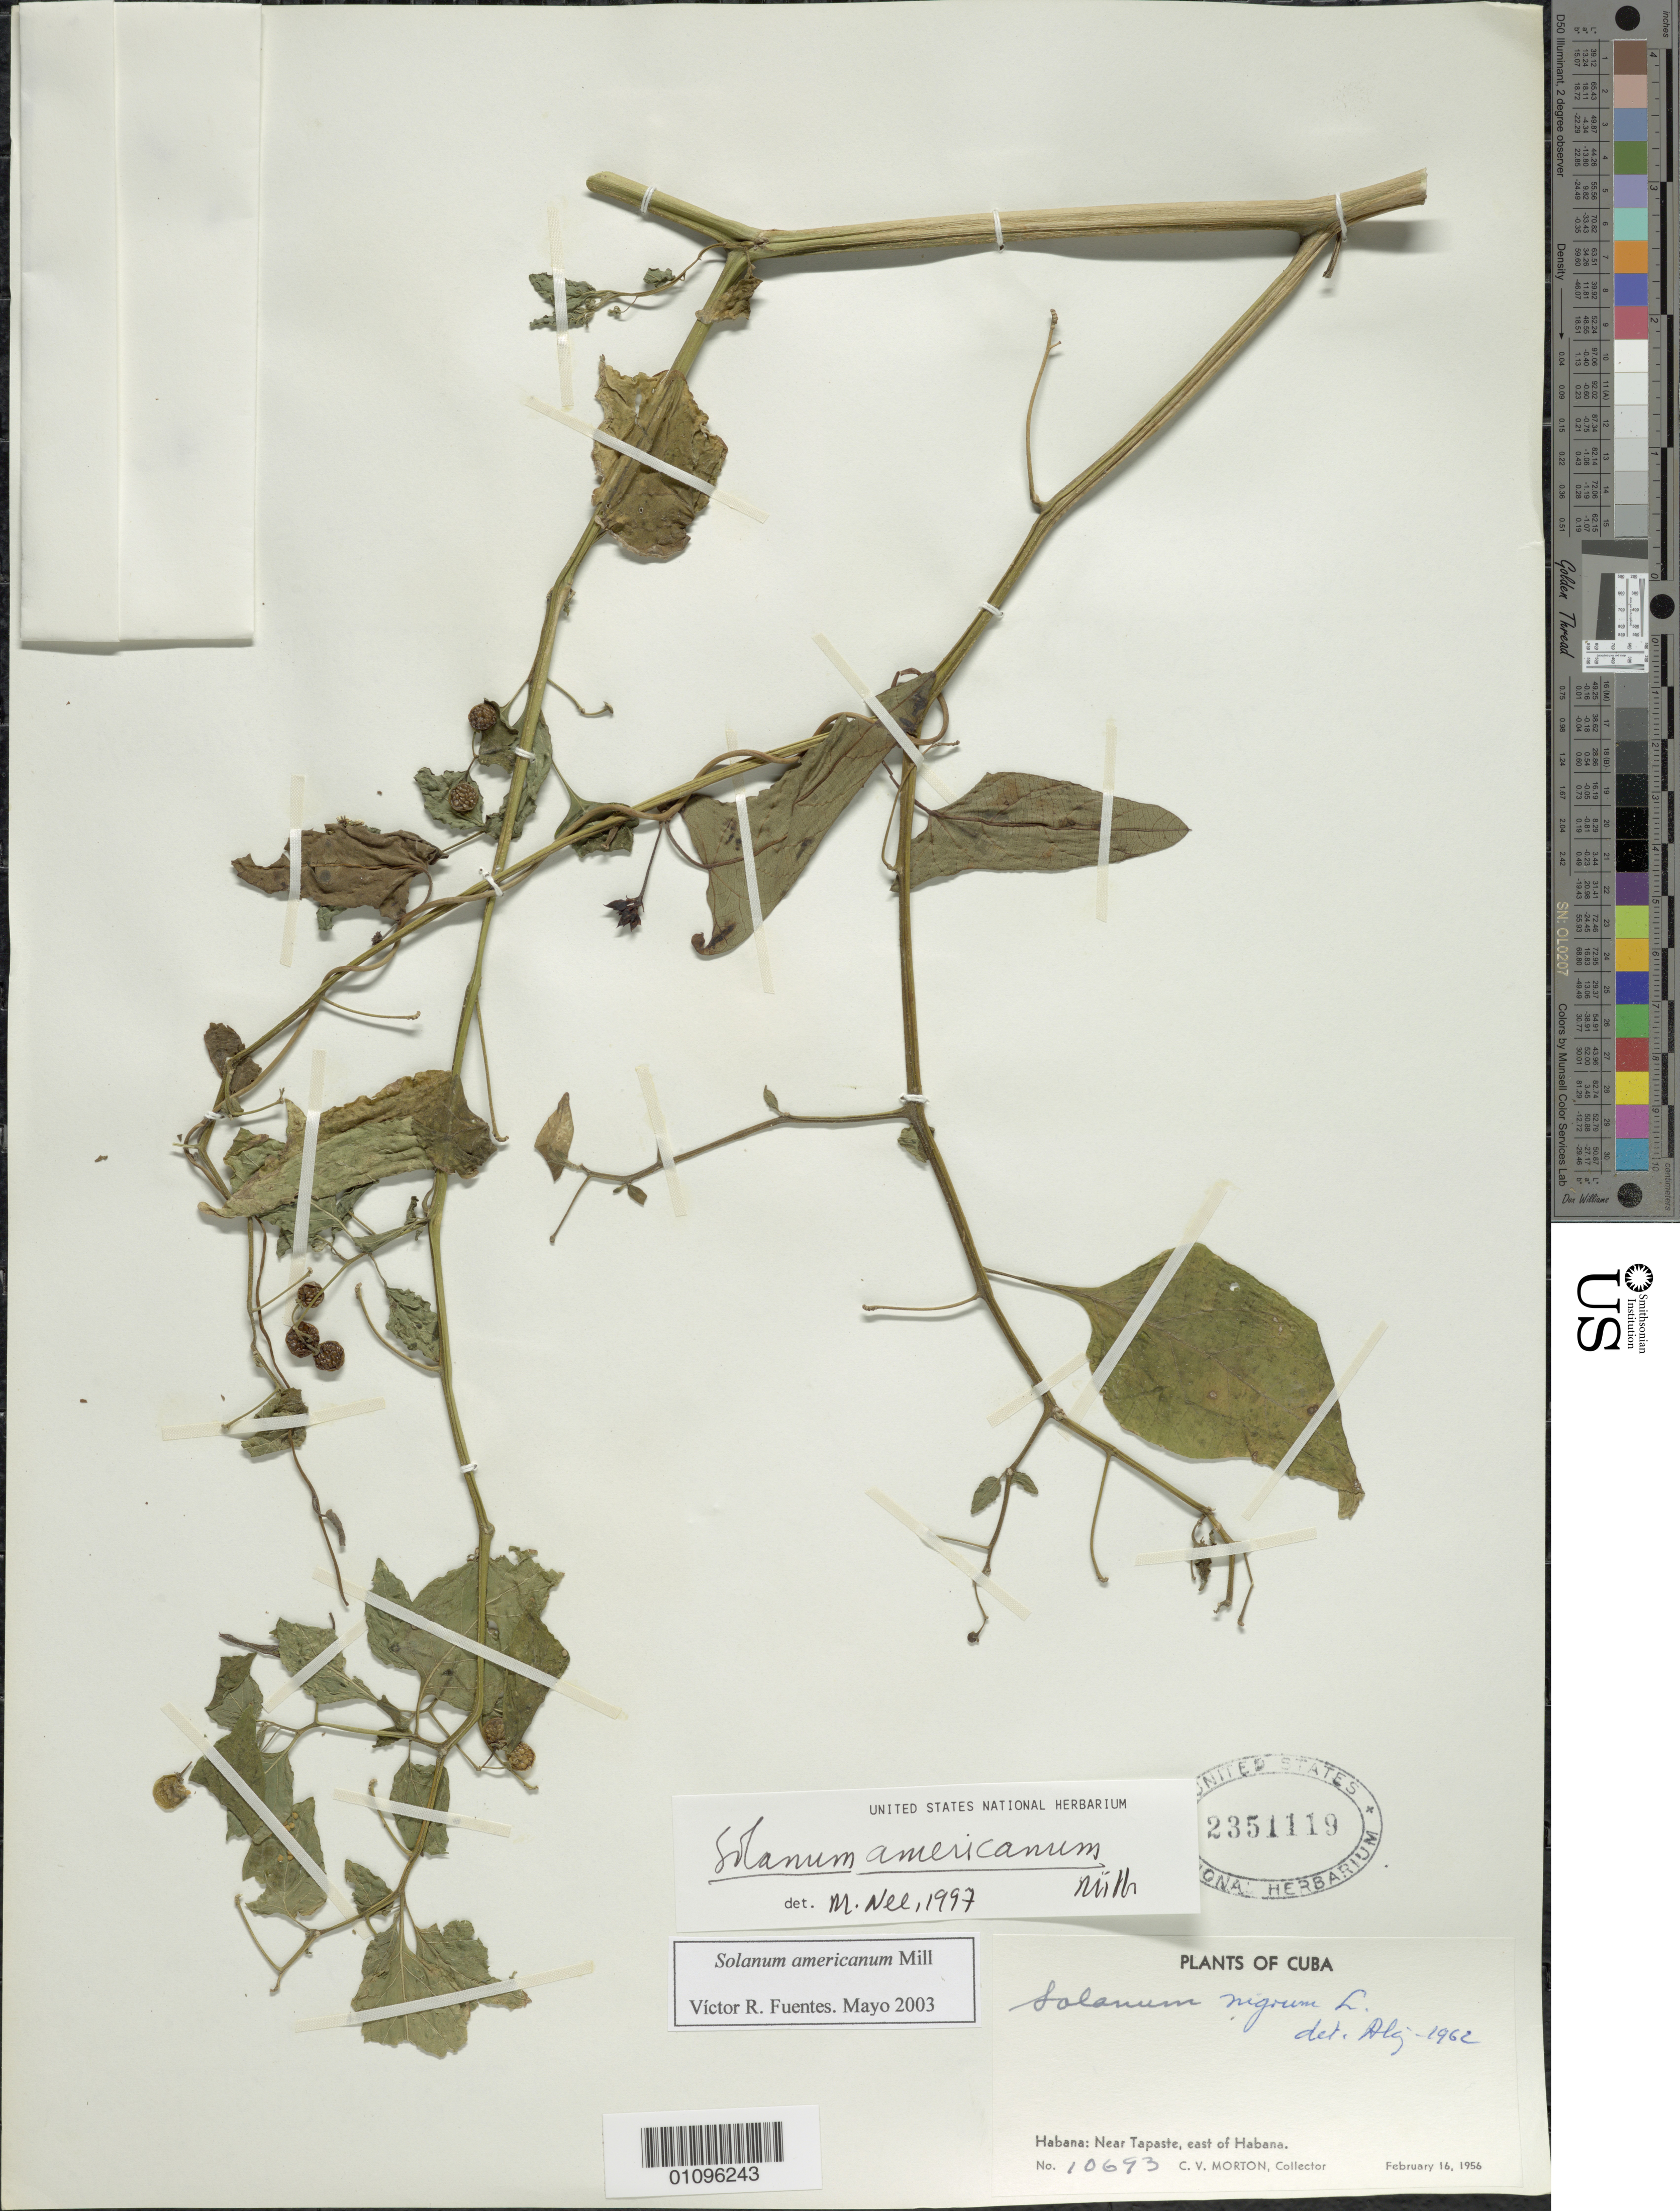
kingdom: Plantae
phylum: Tracheophyta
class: Magnoliopsida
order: Solanales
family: Solanaceae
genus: Solanum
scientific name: Solanum americanum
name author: Mill.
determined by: Fuentes, V. R.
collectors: C. V. Morton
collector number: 10693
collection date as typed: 16 Feb 1956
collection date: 1956-02-16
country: Cuba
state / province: La Habana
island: Cuba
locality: Tapaste vicinity, E of Habana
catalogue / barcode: US 2351119